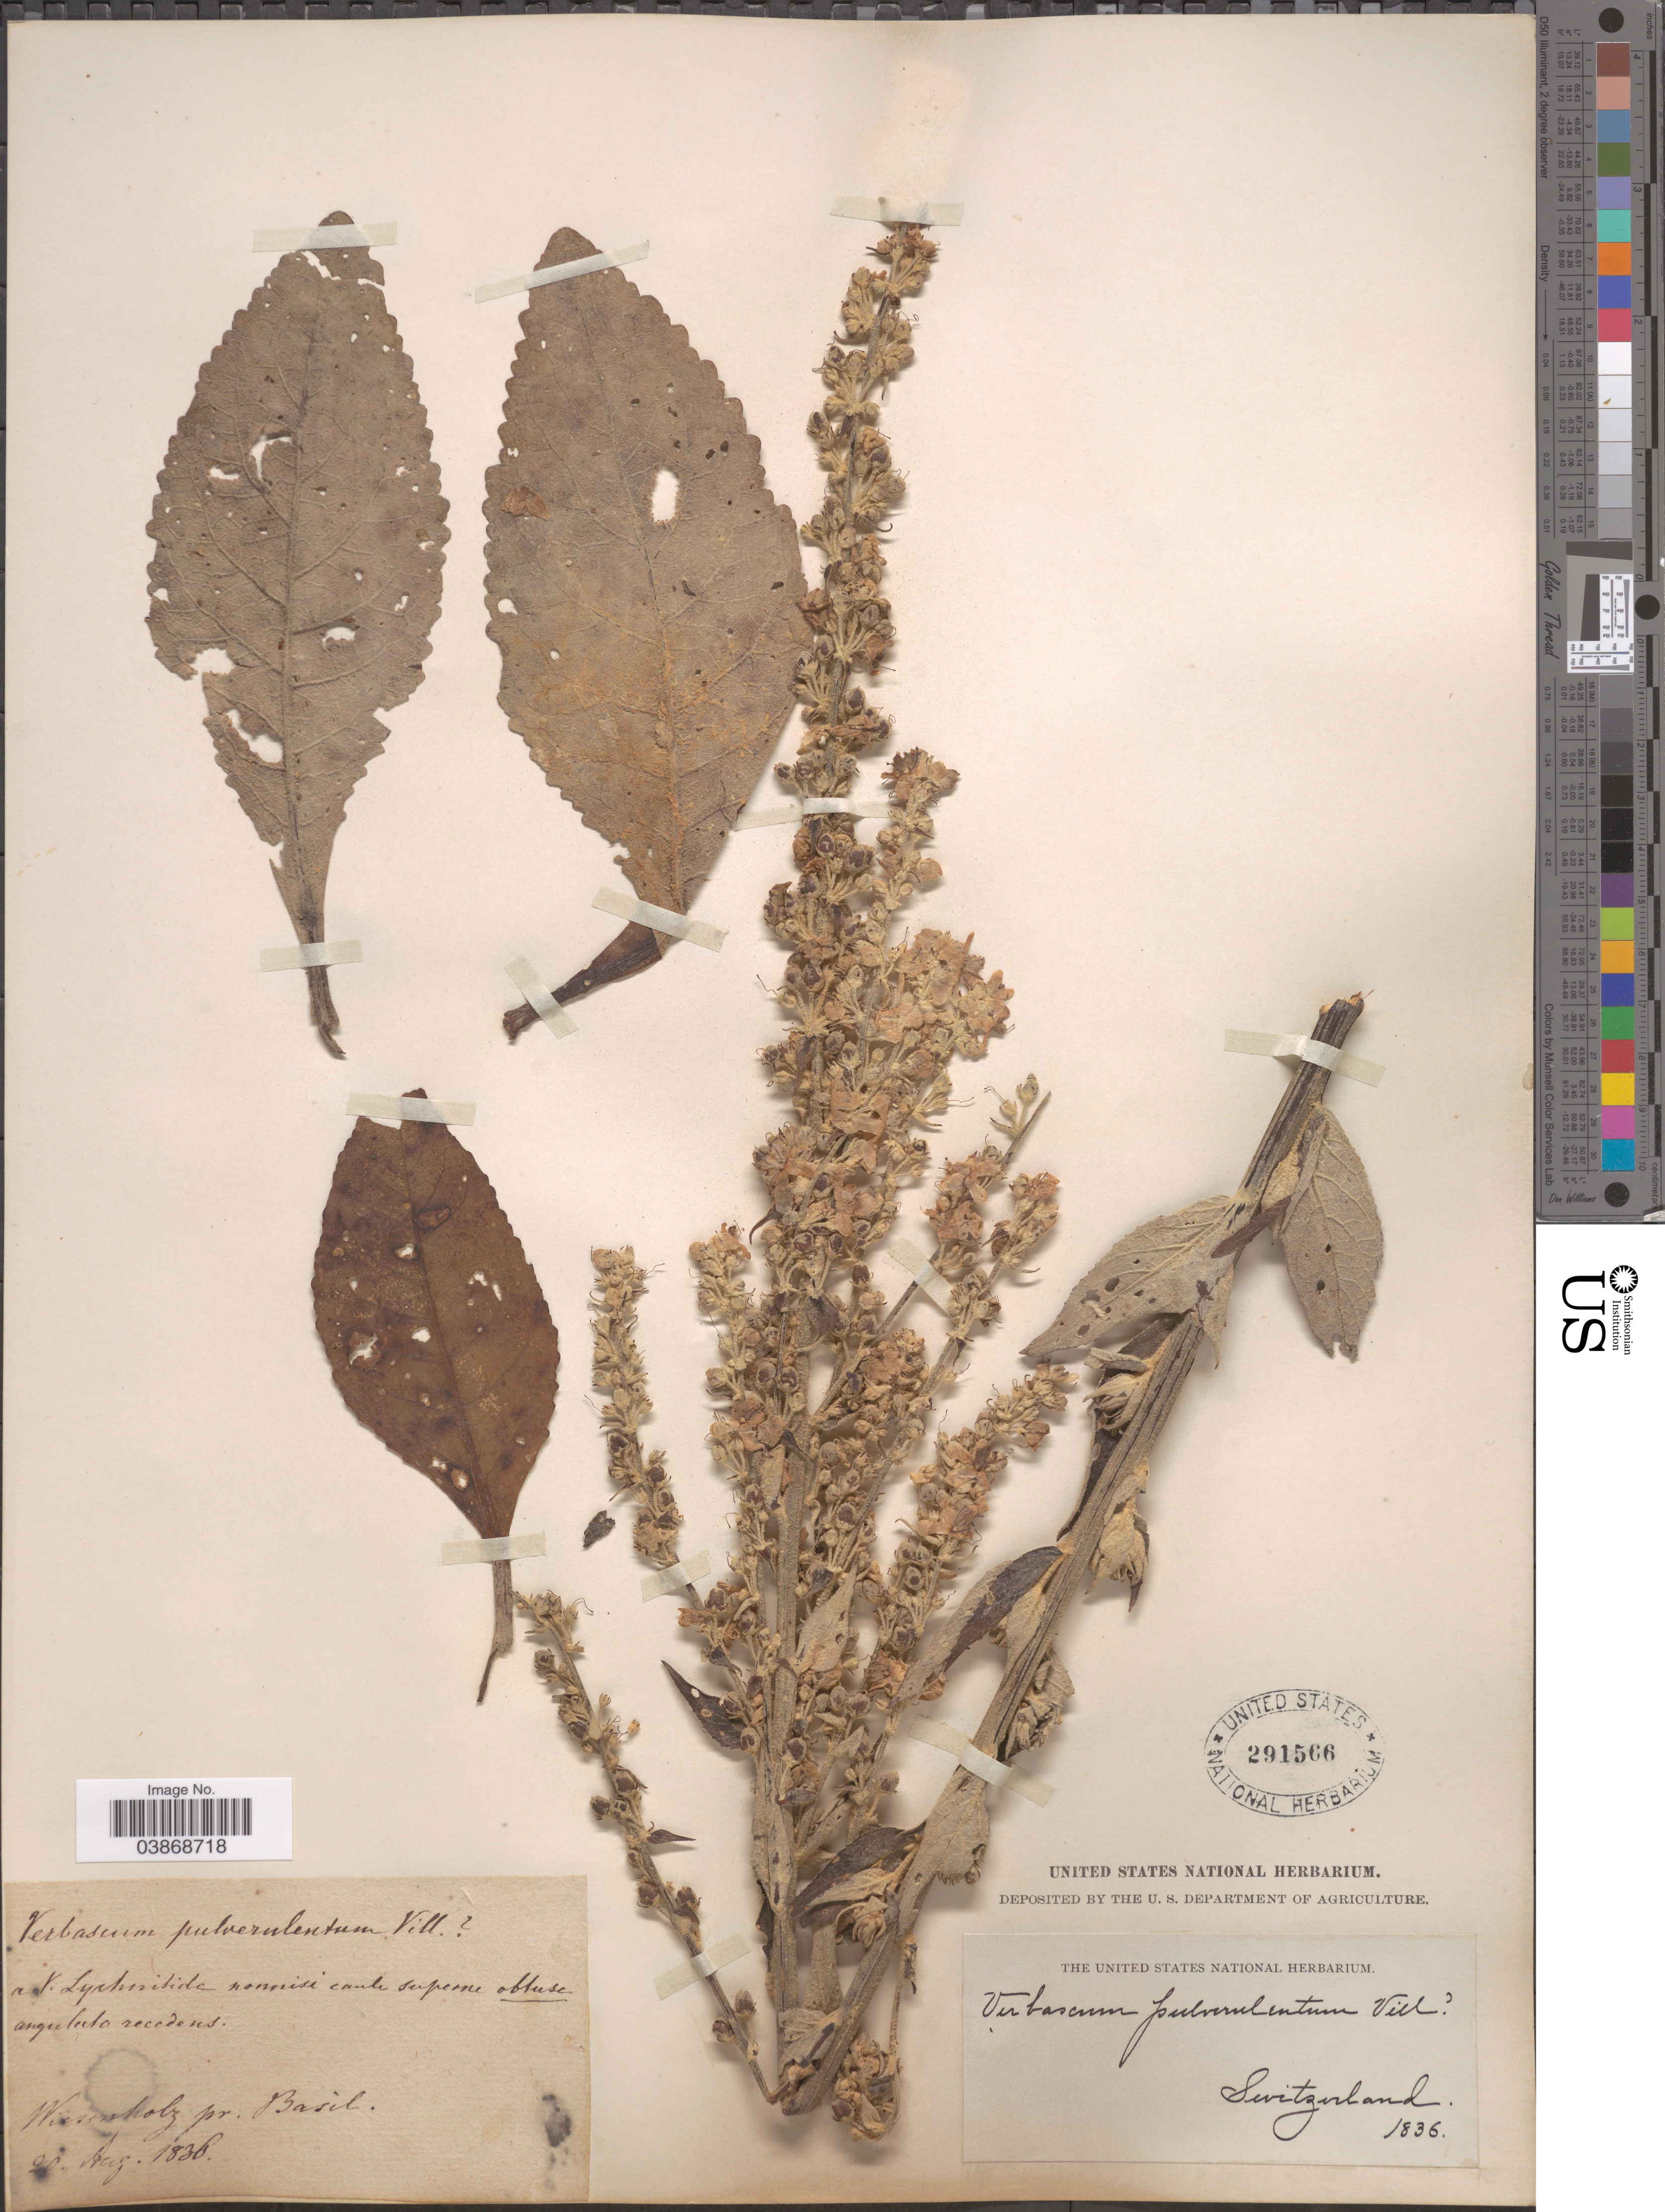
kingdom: Plantae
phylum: Tracheophyta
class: Magnoliopsida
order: Lamiales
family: Scrophulariaceae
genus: Verbascum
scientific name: Verbascum pulverulentum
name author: Vill.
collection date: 1836-08-20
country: Switzerland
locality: Wissenholz pr. Basil.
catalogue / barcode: US 291566